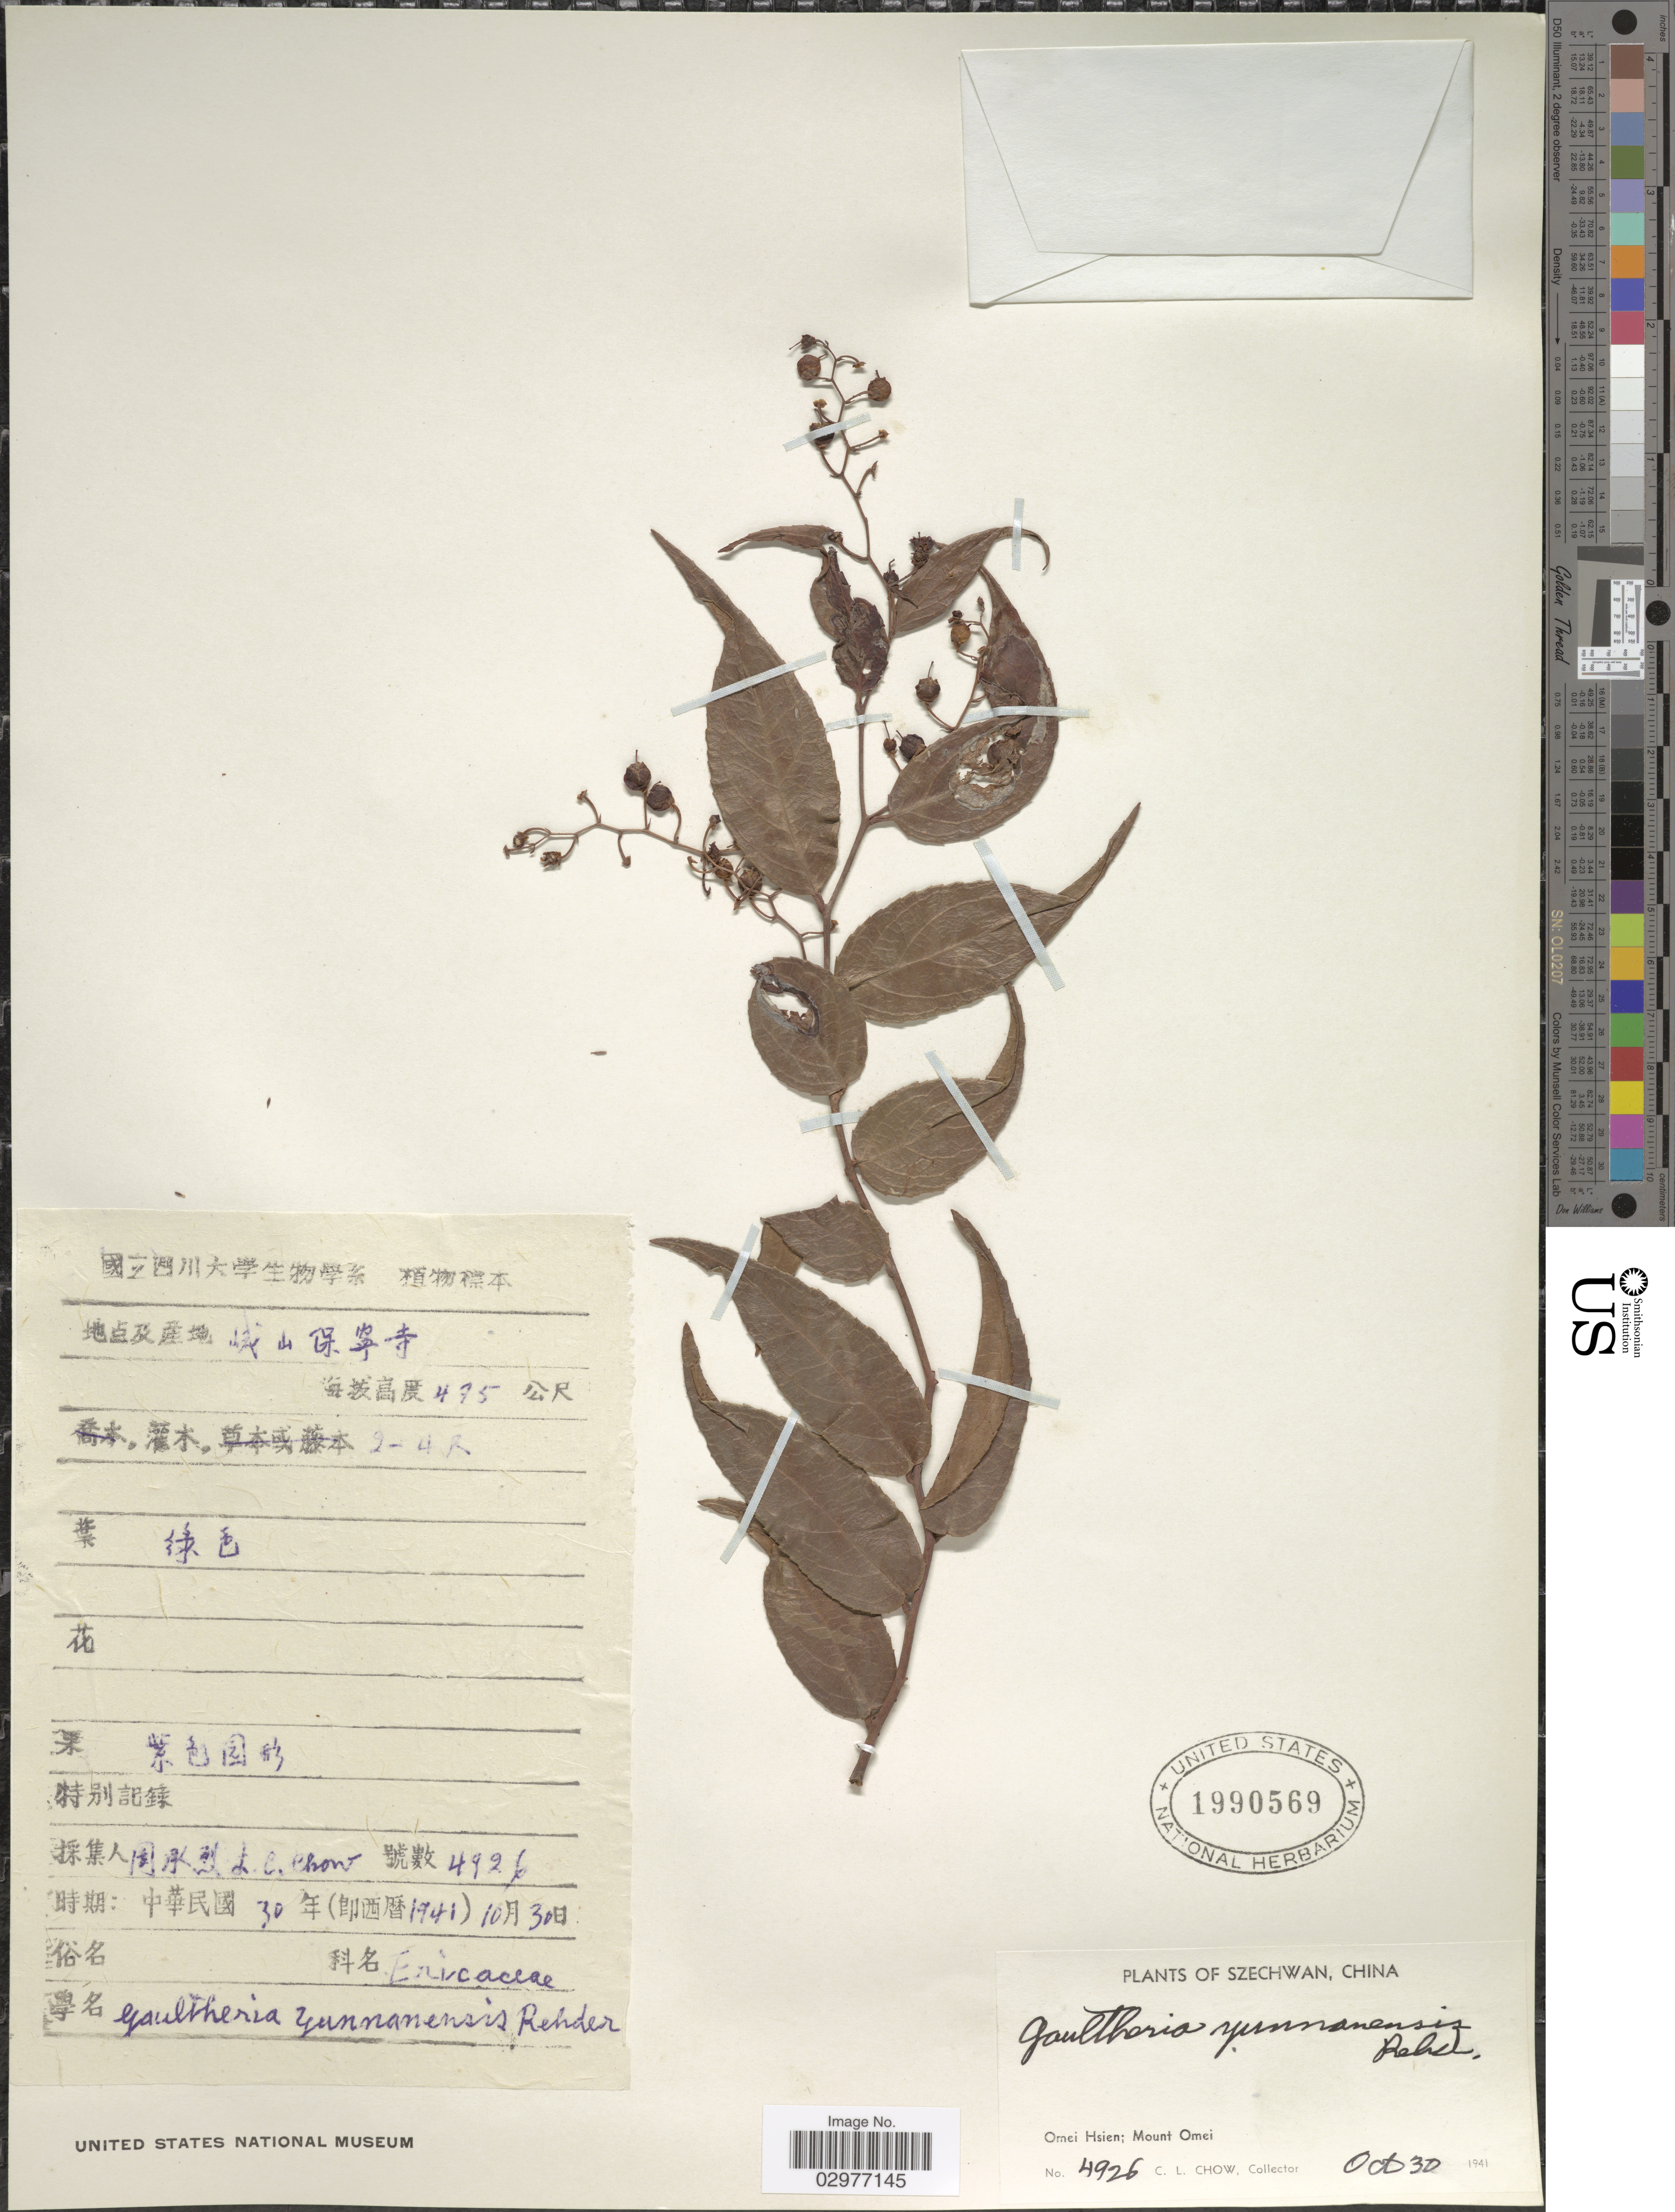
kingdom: Plantae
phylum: Tracheophyta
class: Magnoliopsida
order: Ericales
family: Ericaceae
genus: Gaultheria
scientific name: Gaultheria yunnanensis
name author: (Franch.) Rehder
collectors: C. Chow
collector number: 4926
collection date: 1941-10-30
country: China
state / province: Sichuan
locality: Szechwan. Omei Hsien; Mount Omei.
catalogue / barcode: US 1990569